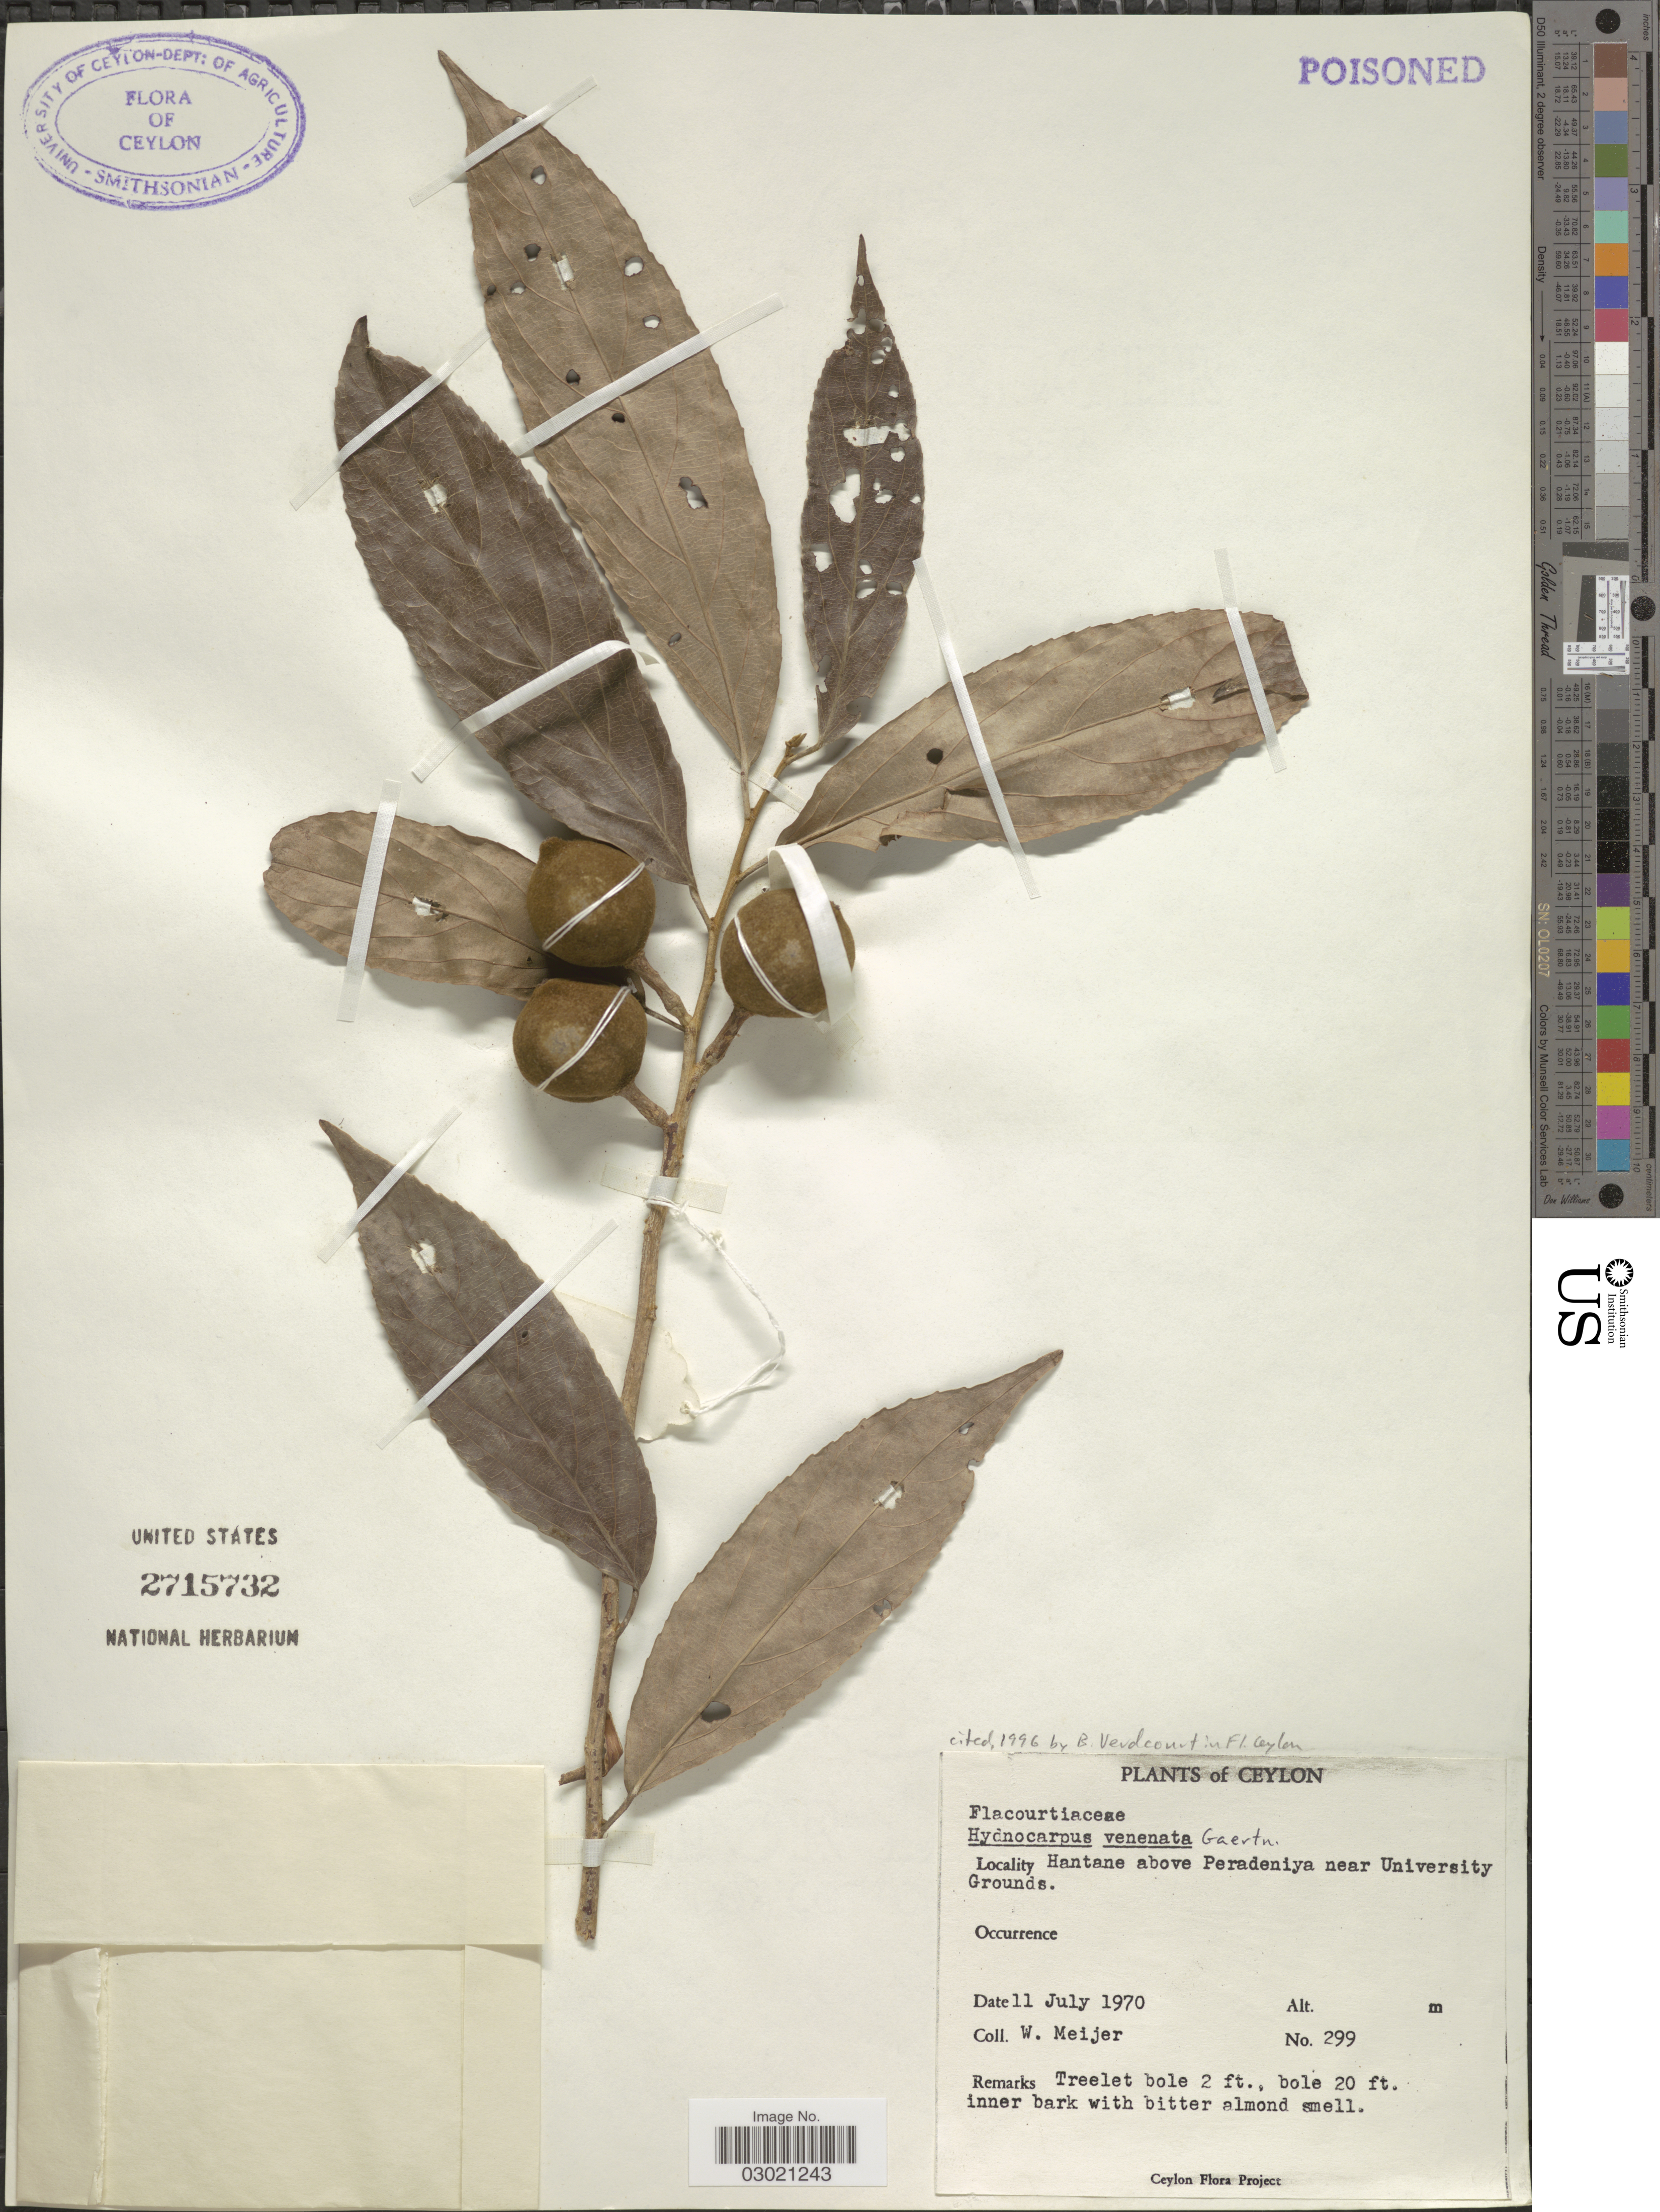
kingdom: Plantae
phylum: Tracheophyta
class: Magnoliopsida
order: Malpighiales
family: Achariaceae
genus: Hydnocarpus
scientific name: Hydnocarpus venenatus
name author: Gaertn.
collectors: W. Meijer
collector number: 299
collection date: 1970-07-11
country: Sri Lanka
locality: Ceylon, Hantane above Peradeniya near University Grounds.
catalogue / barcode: US 2715732